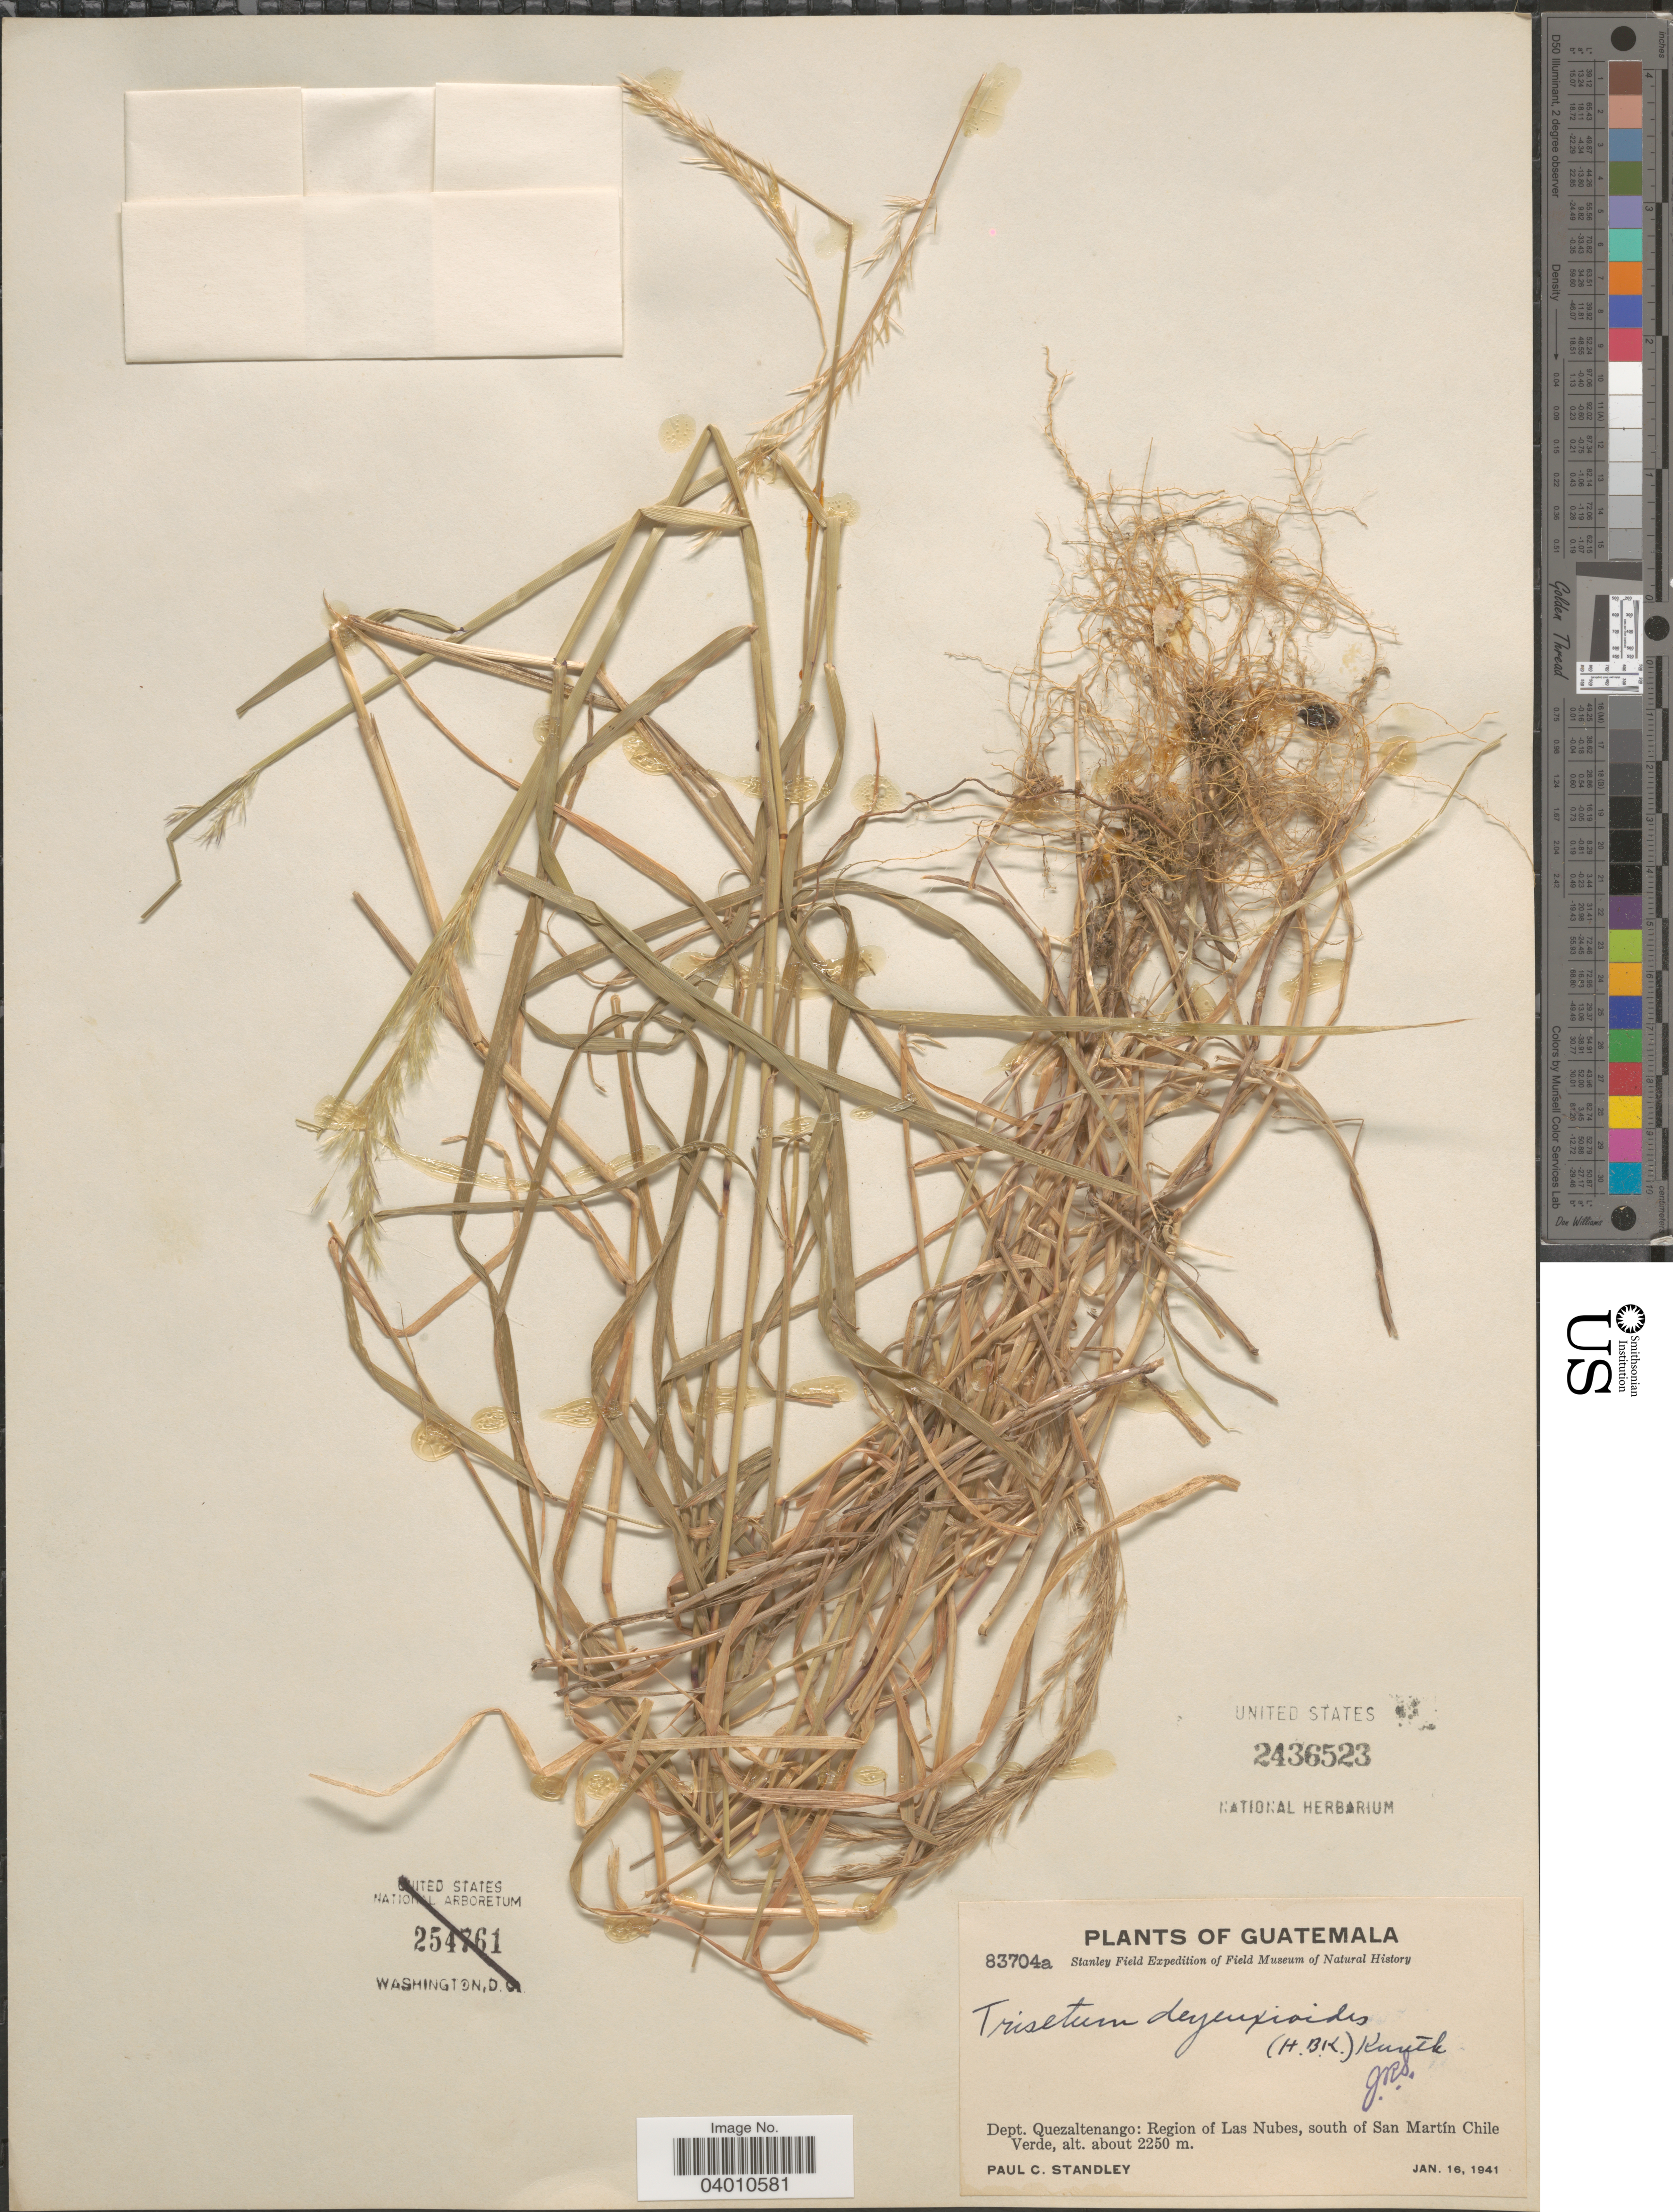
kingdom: Plantae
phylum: Tracheophyta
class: Liliopsida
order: Poales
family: Poaceae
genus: Peyritschia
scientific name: Peyritschia deyeuxioides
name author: (Kunth) Finot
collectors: P. C. Standley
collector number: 83704a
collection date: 1941-01-16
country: Guatemala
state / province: Quetzaltenango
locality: Dept. Quezaltenango: Region of Las Nubes, south of San Martín Chile Verde.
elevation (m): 2250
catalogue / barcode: US 2436523